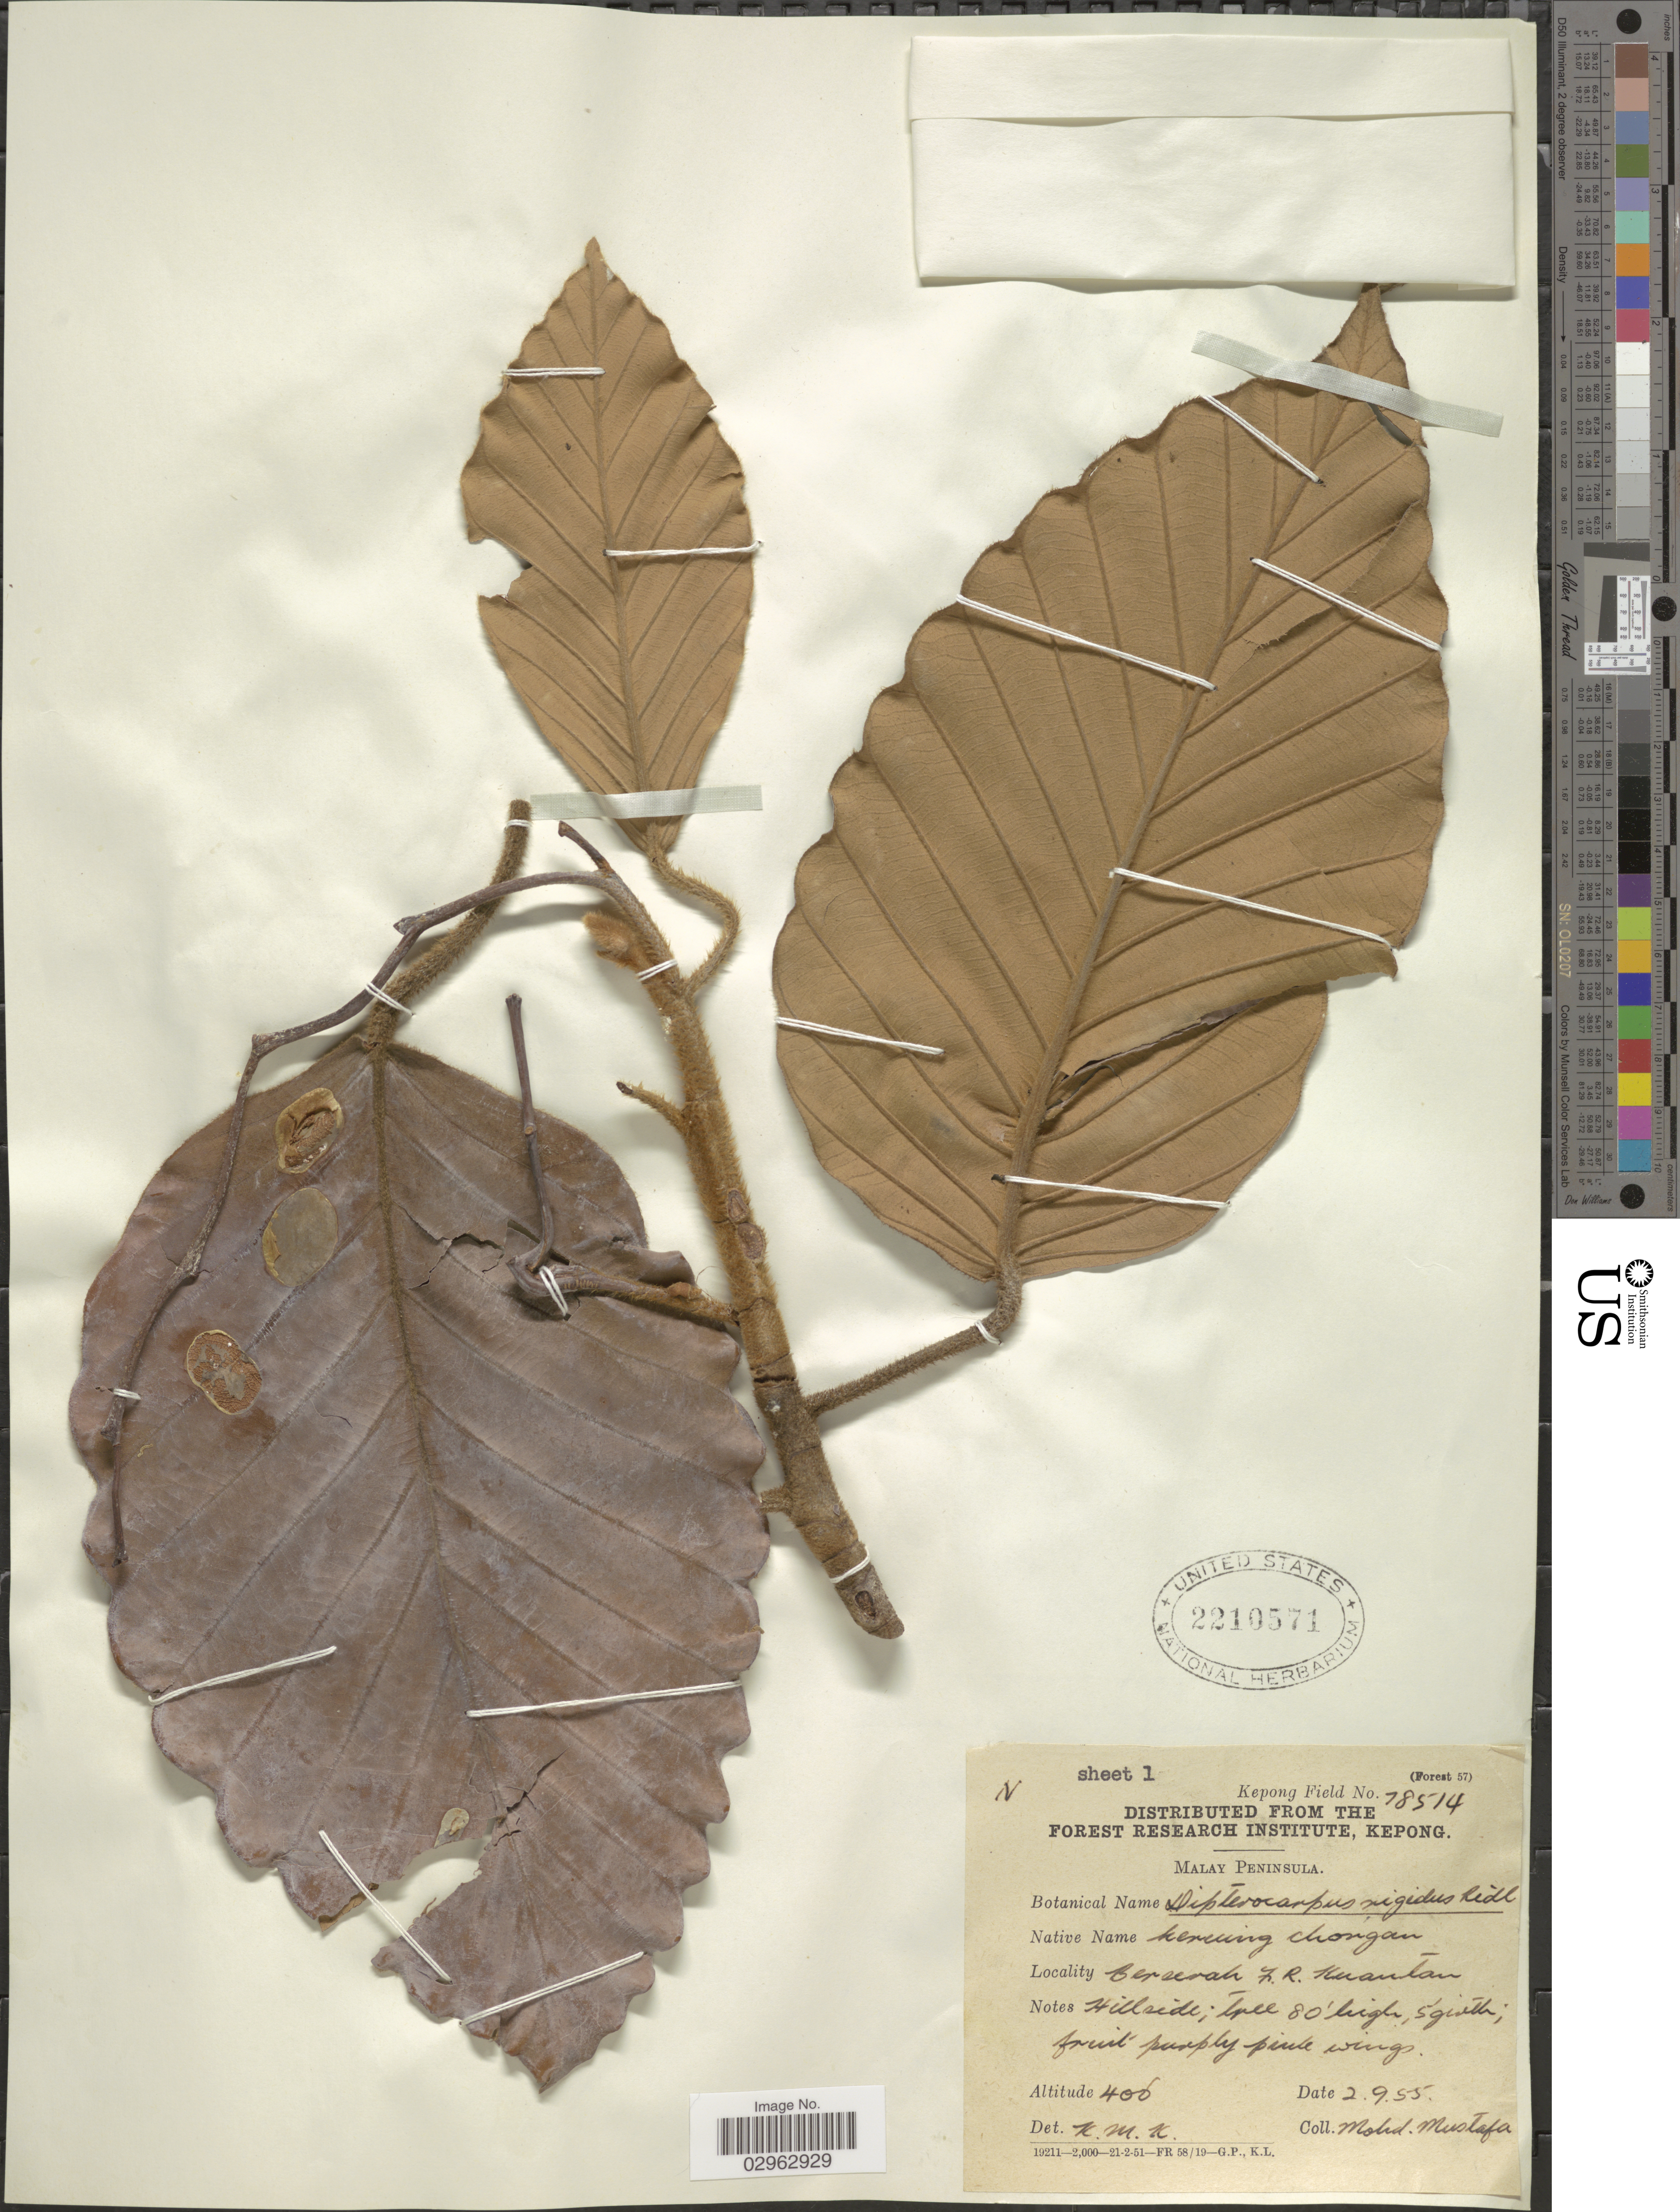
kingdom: Plantae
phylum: Tracheophyta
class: Magnoliopsida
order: Malvales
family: Dipterocarpaceae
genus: Dipterocarpus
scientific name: Dipterocarpus rigidus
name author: Ridl.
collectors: M. Mustafa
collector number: Kepong Field 78514 ?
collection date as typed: Transcribed d/m/y: 2/9/55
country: Malaysia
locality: Malay Peninsula. Berserah F. R. Kuantan.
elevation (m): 122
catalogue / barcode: US 2210571